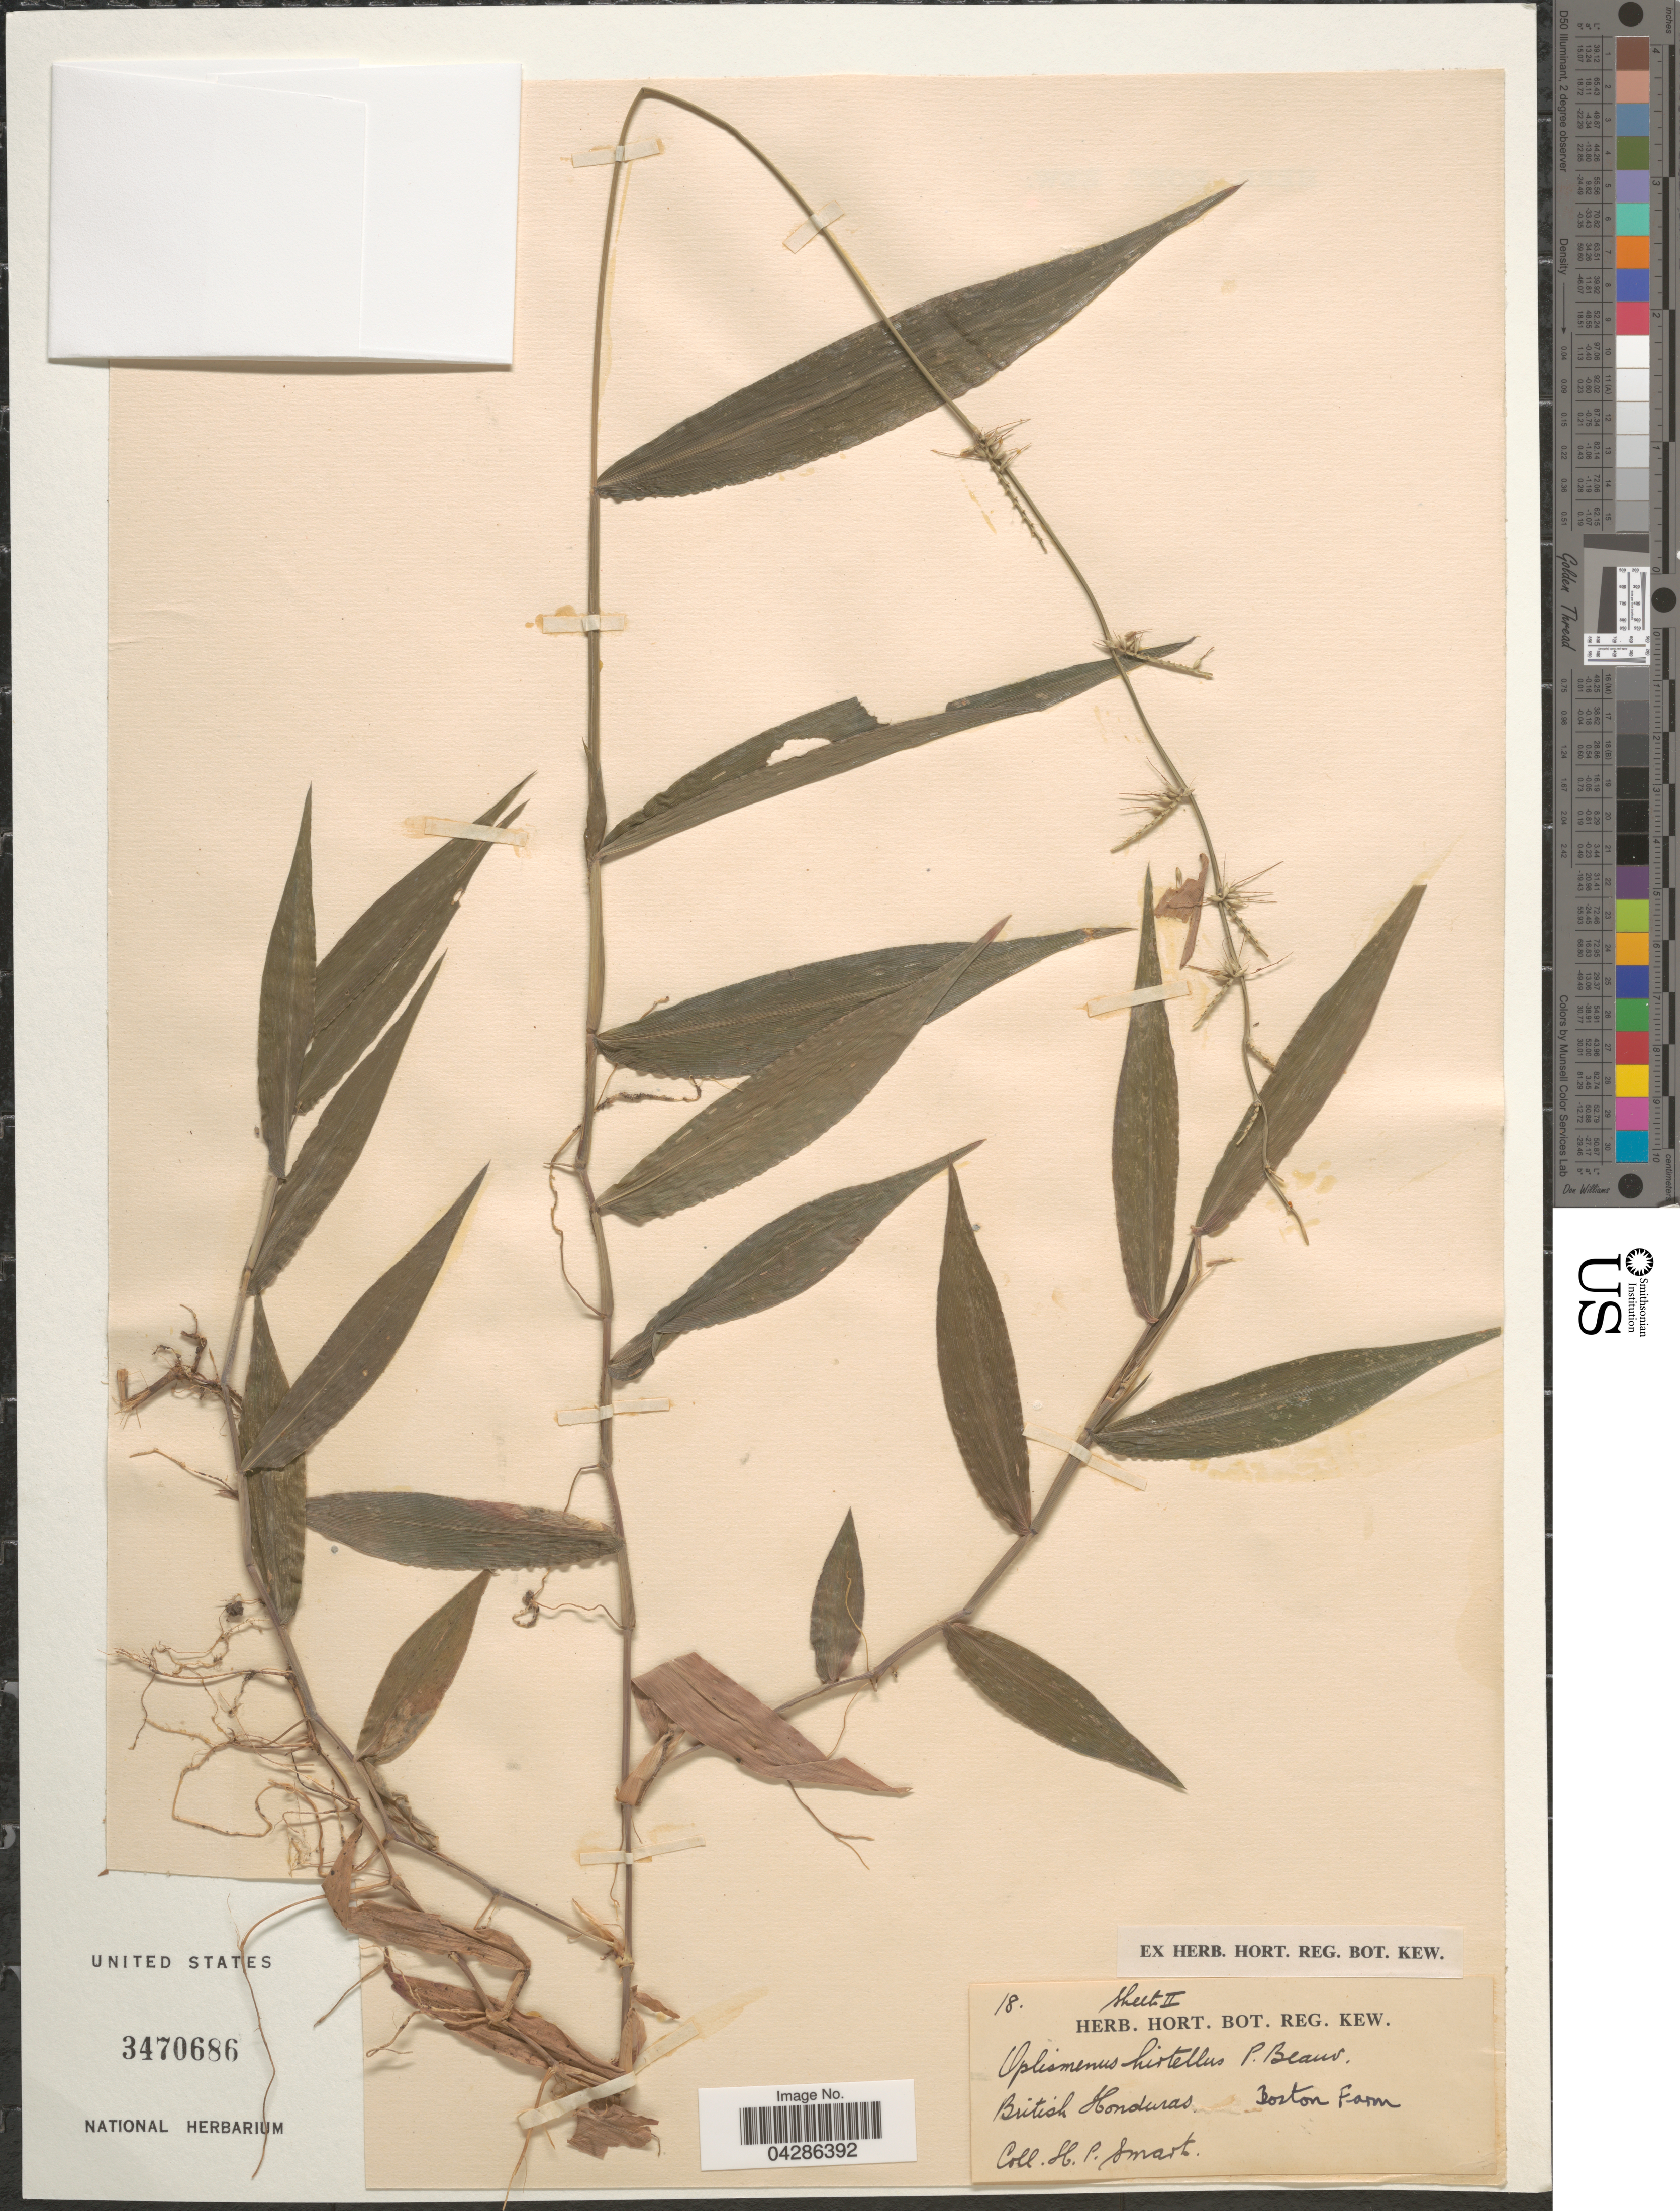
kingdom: Plantae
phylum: Tracheophyta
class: Liliopsida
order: Poales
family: Poaceae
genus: Oplismenus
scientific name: Oplismenus hirtellus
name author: (L.) P. Beauv.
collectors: H. Smart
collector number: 18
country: Belize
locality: British Honduras. Boston Farm.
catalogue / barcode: US 3470686